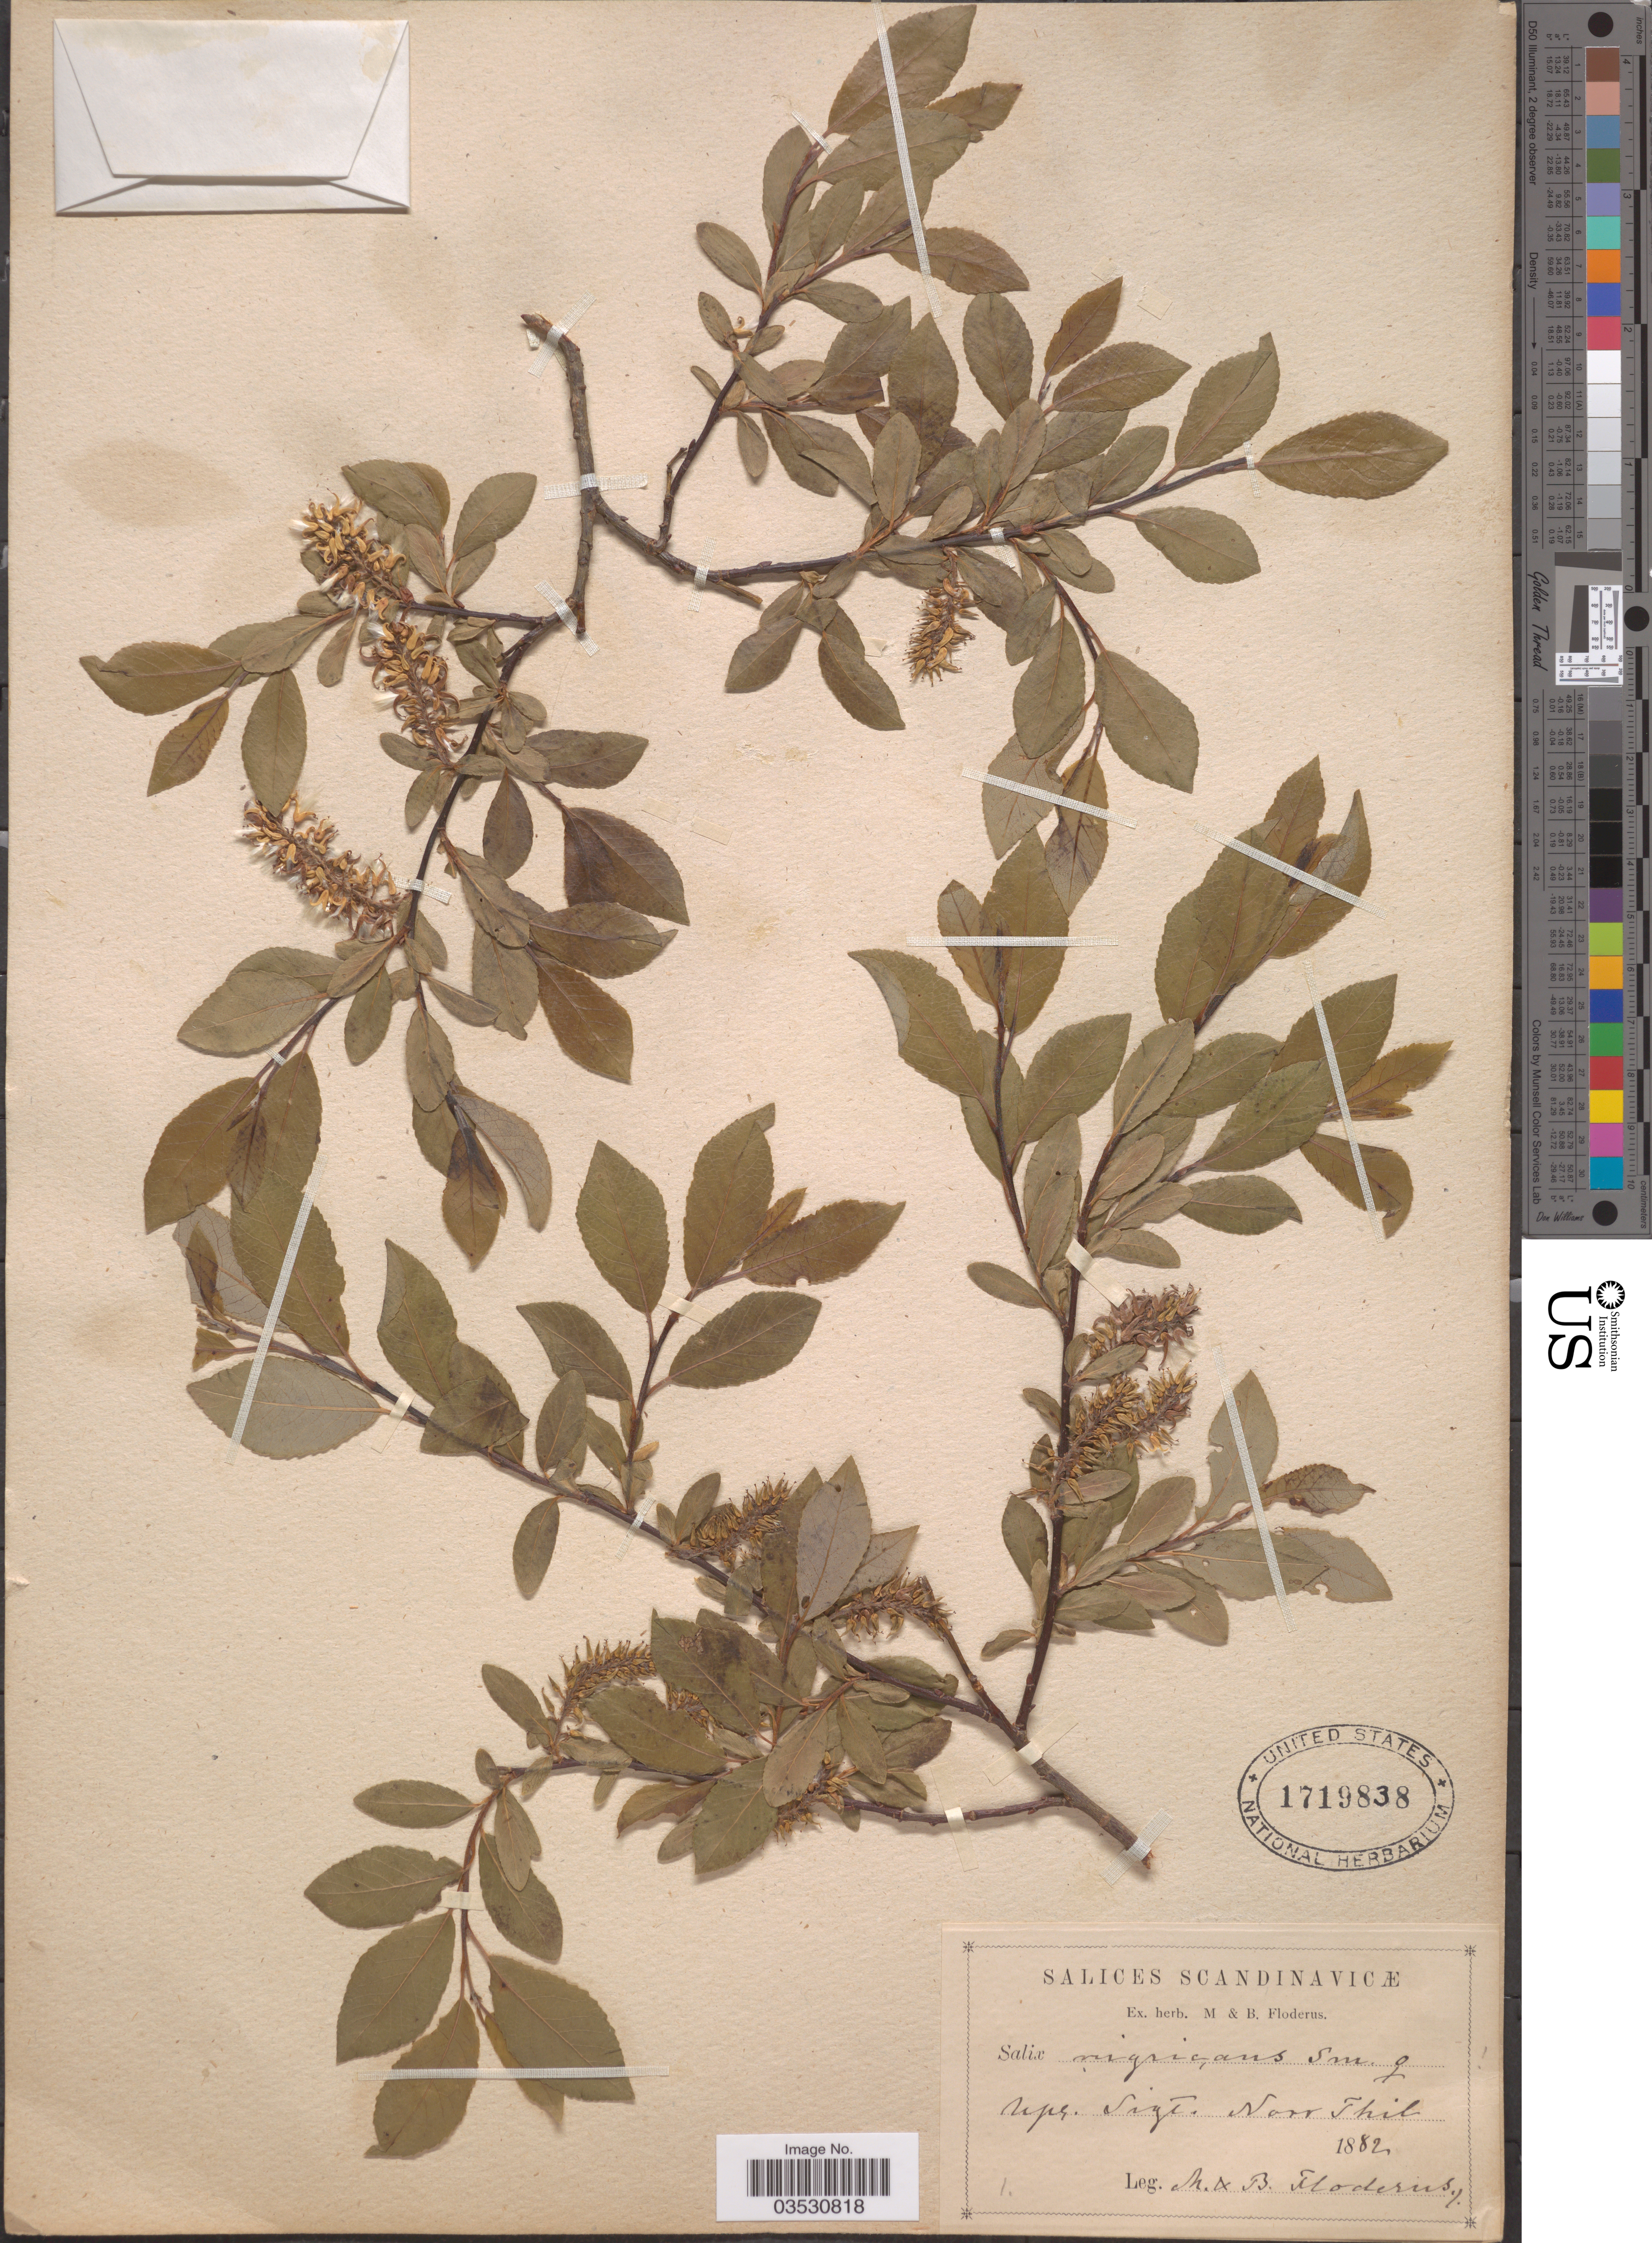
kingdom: Plantae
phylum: Tracheophyta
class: Magnoliopsida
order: Malpighiales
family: Salicaceae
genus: Salix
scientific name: Salix nigricans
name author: Sm.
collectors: M. Floderus & B. G. O. Floderus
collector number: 1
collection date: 1882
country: Sweden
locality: Scandinavicæ. Ups. Sigt. Norr Thil [interpreted].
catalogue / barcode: US 1719838